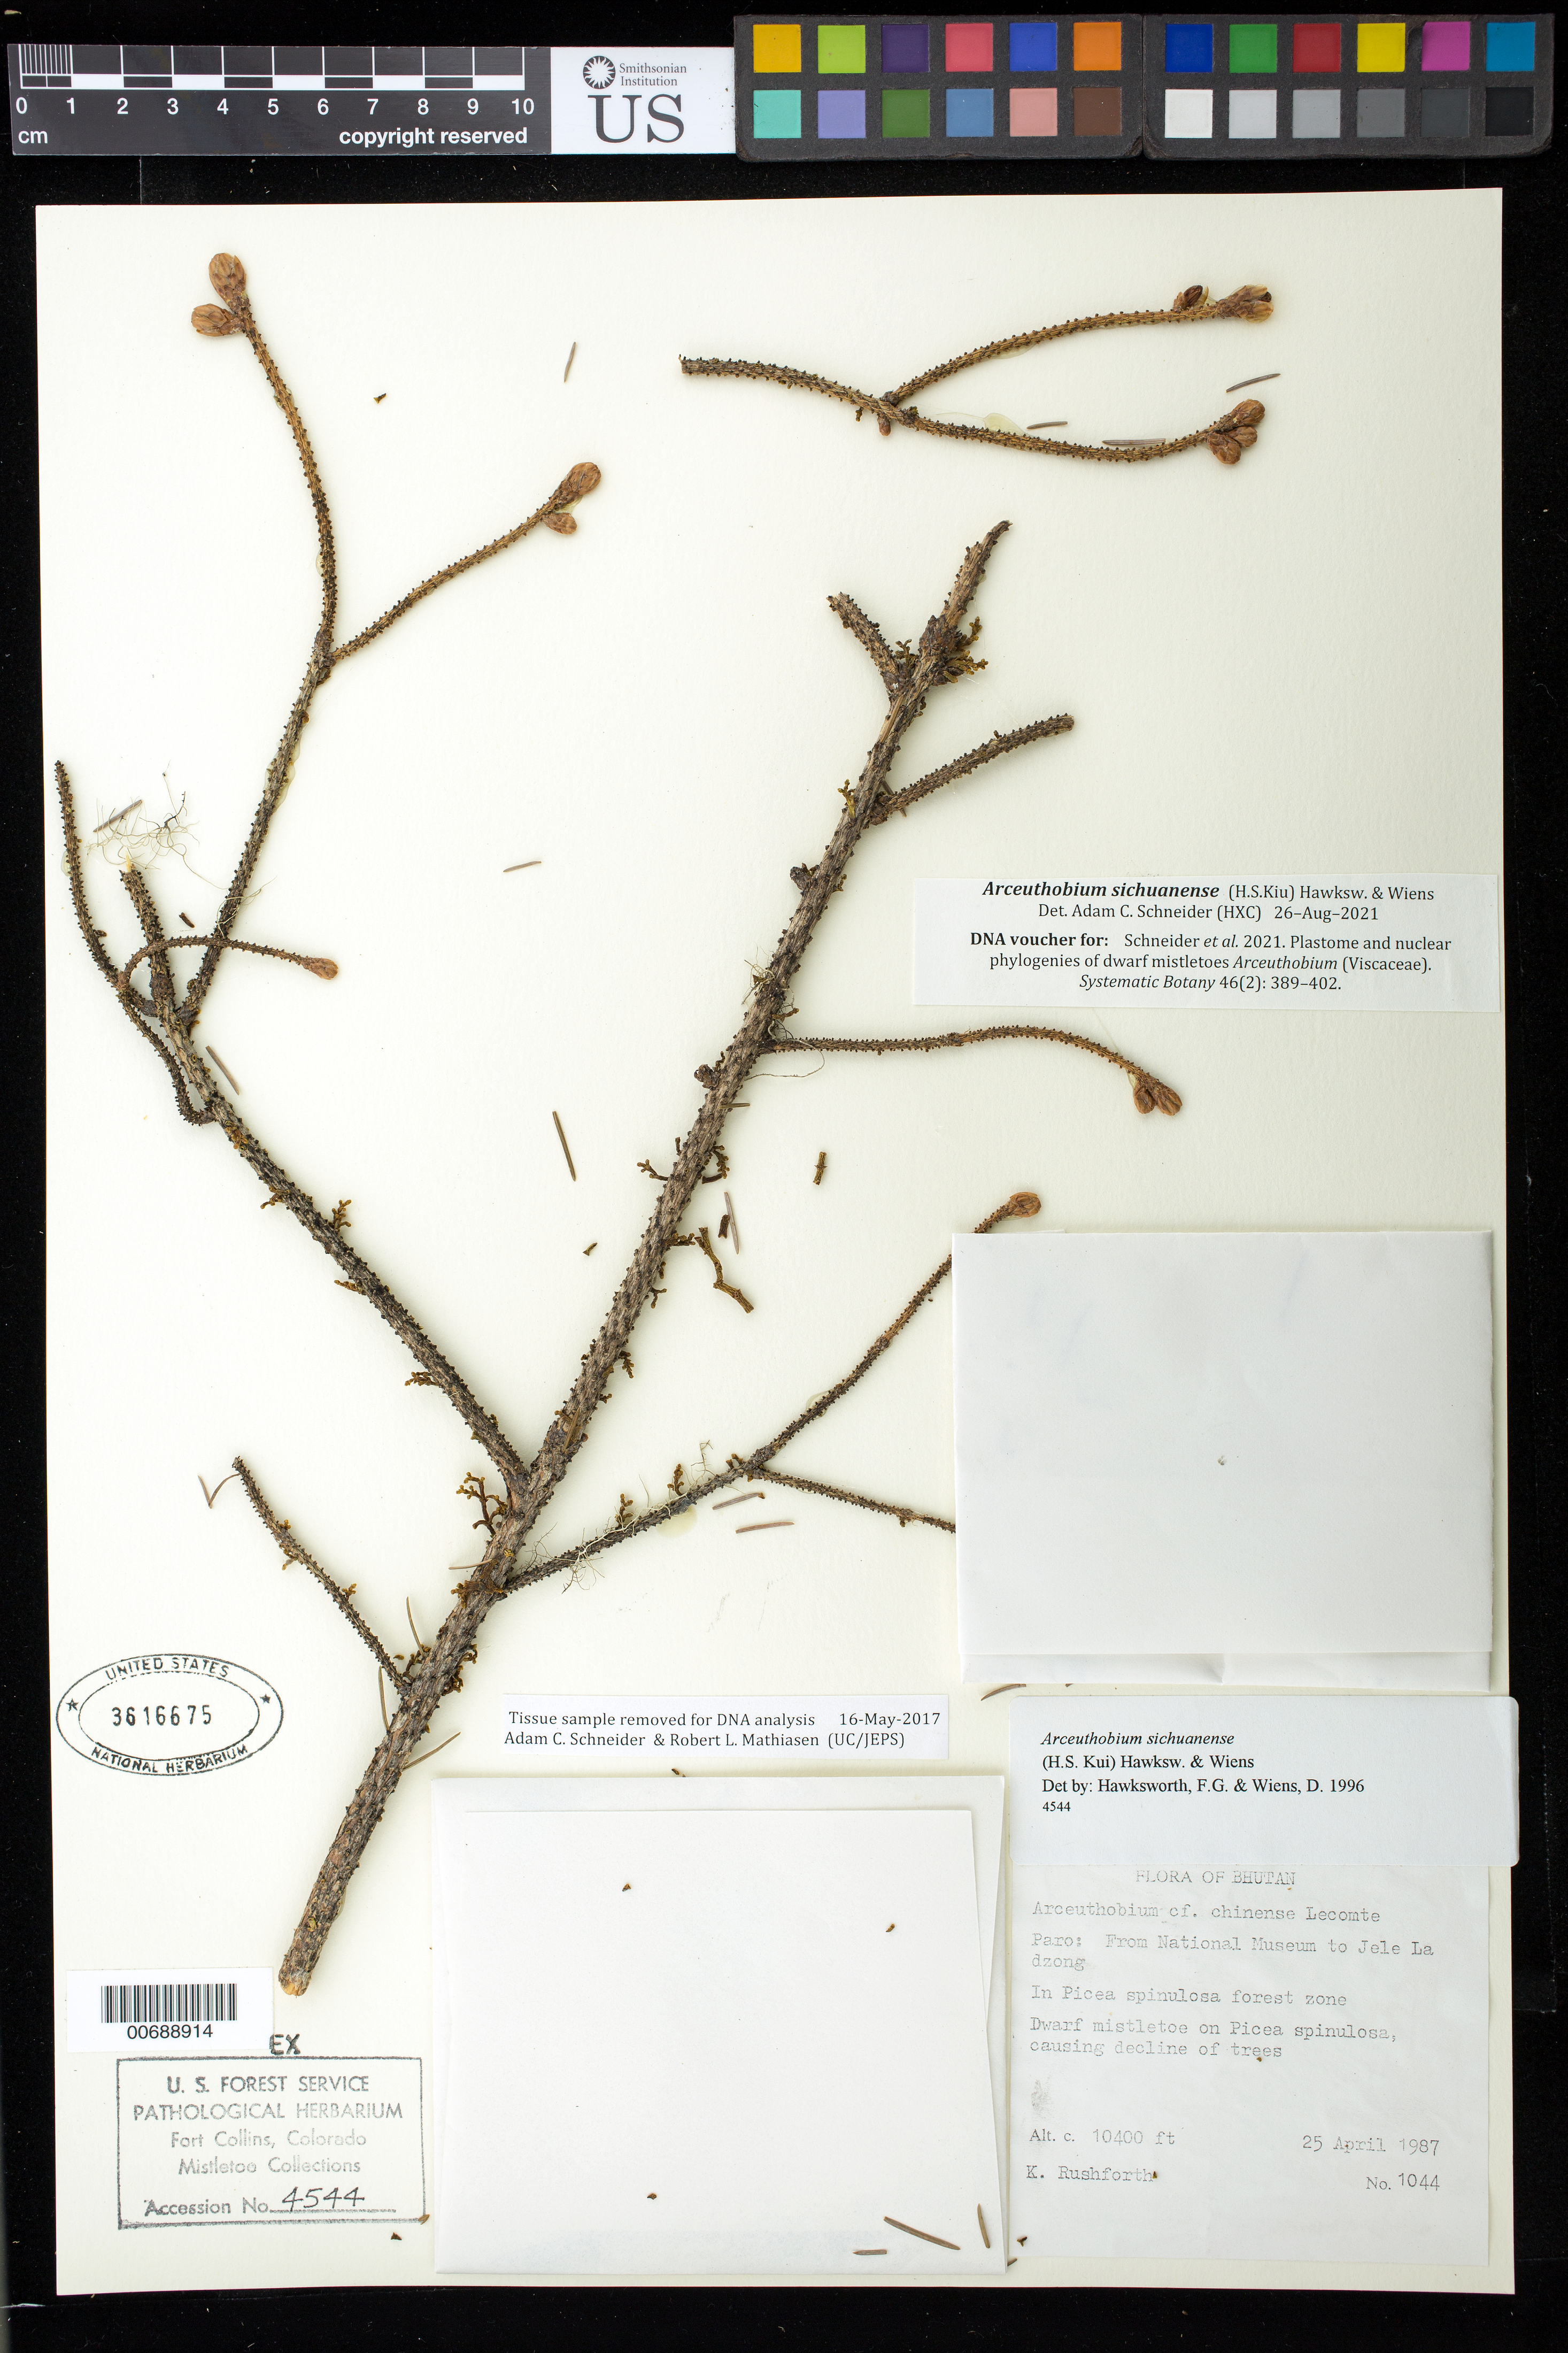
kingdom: Plantae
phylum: Tracheophyta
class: Pinopsida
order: Pinales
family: Pinaceae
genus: Picea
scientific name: Picea spinulosa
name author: Beissn.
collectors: K. Rushforth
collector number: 1044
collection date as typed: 25 Apr 1987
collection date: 1987-04-25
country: Bhutan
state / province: Paro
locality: From Natl.ional Museum to Jele La dzong.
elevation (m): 3170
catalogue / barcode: US 3616675-2